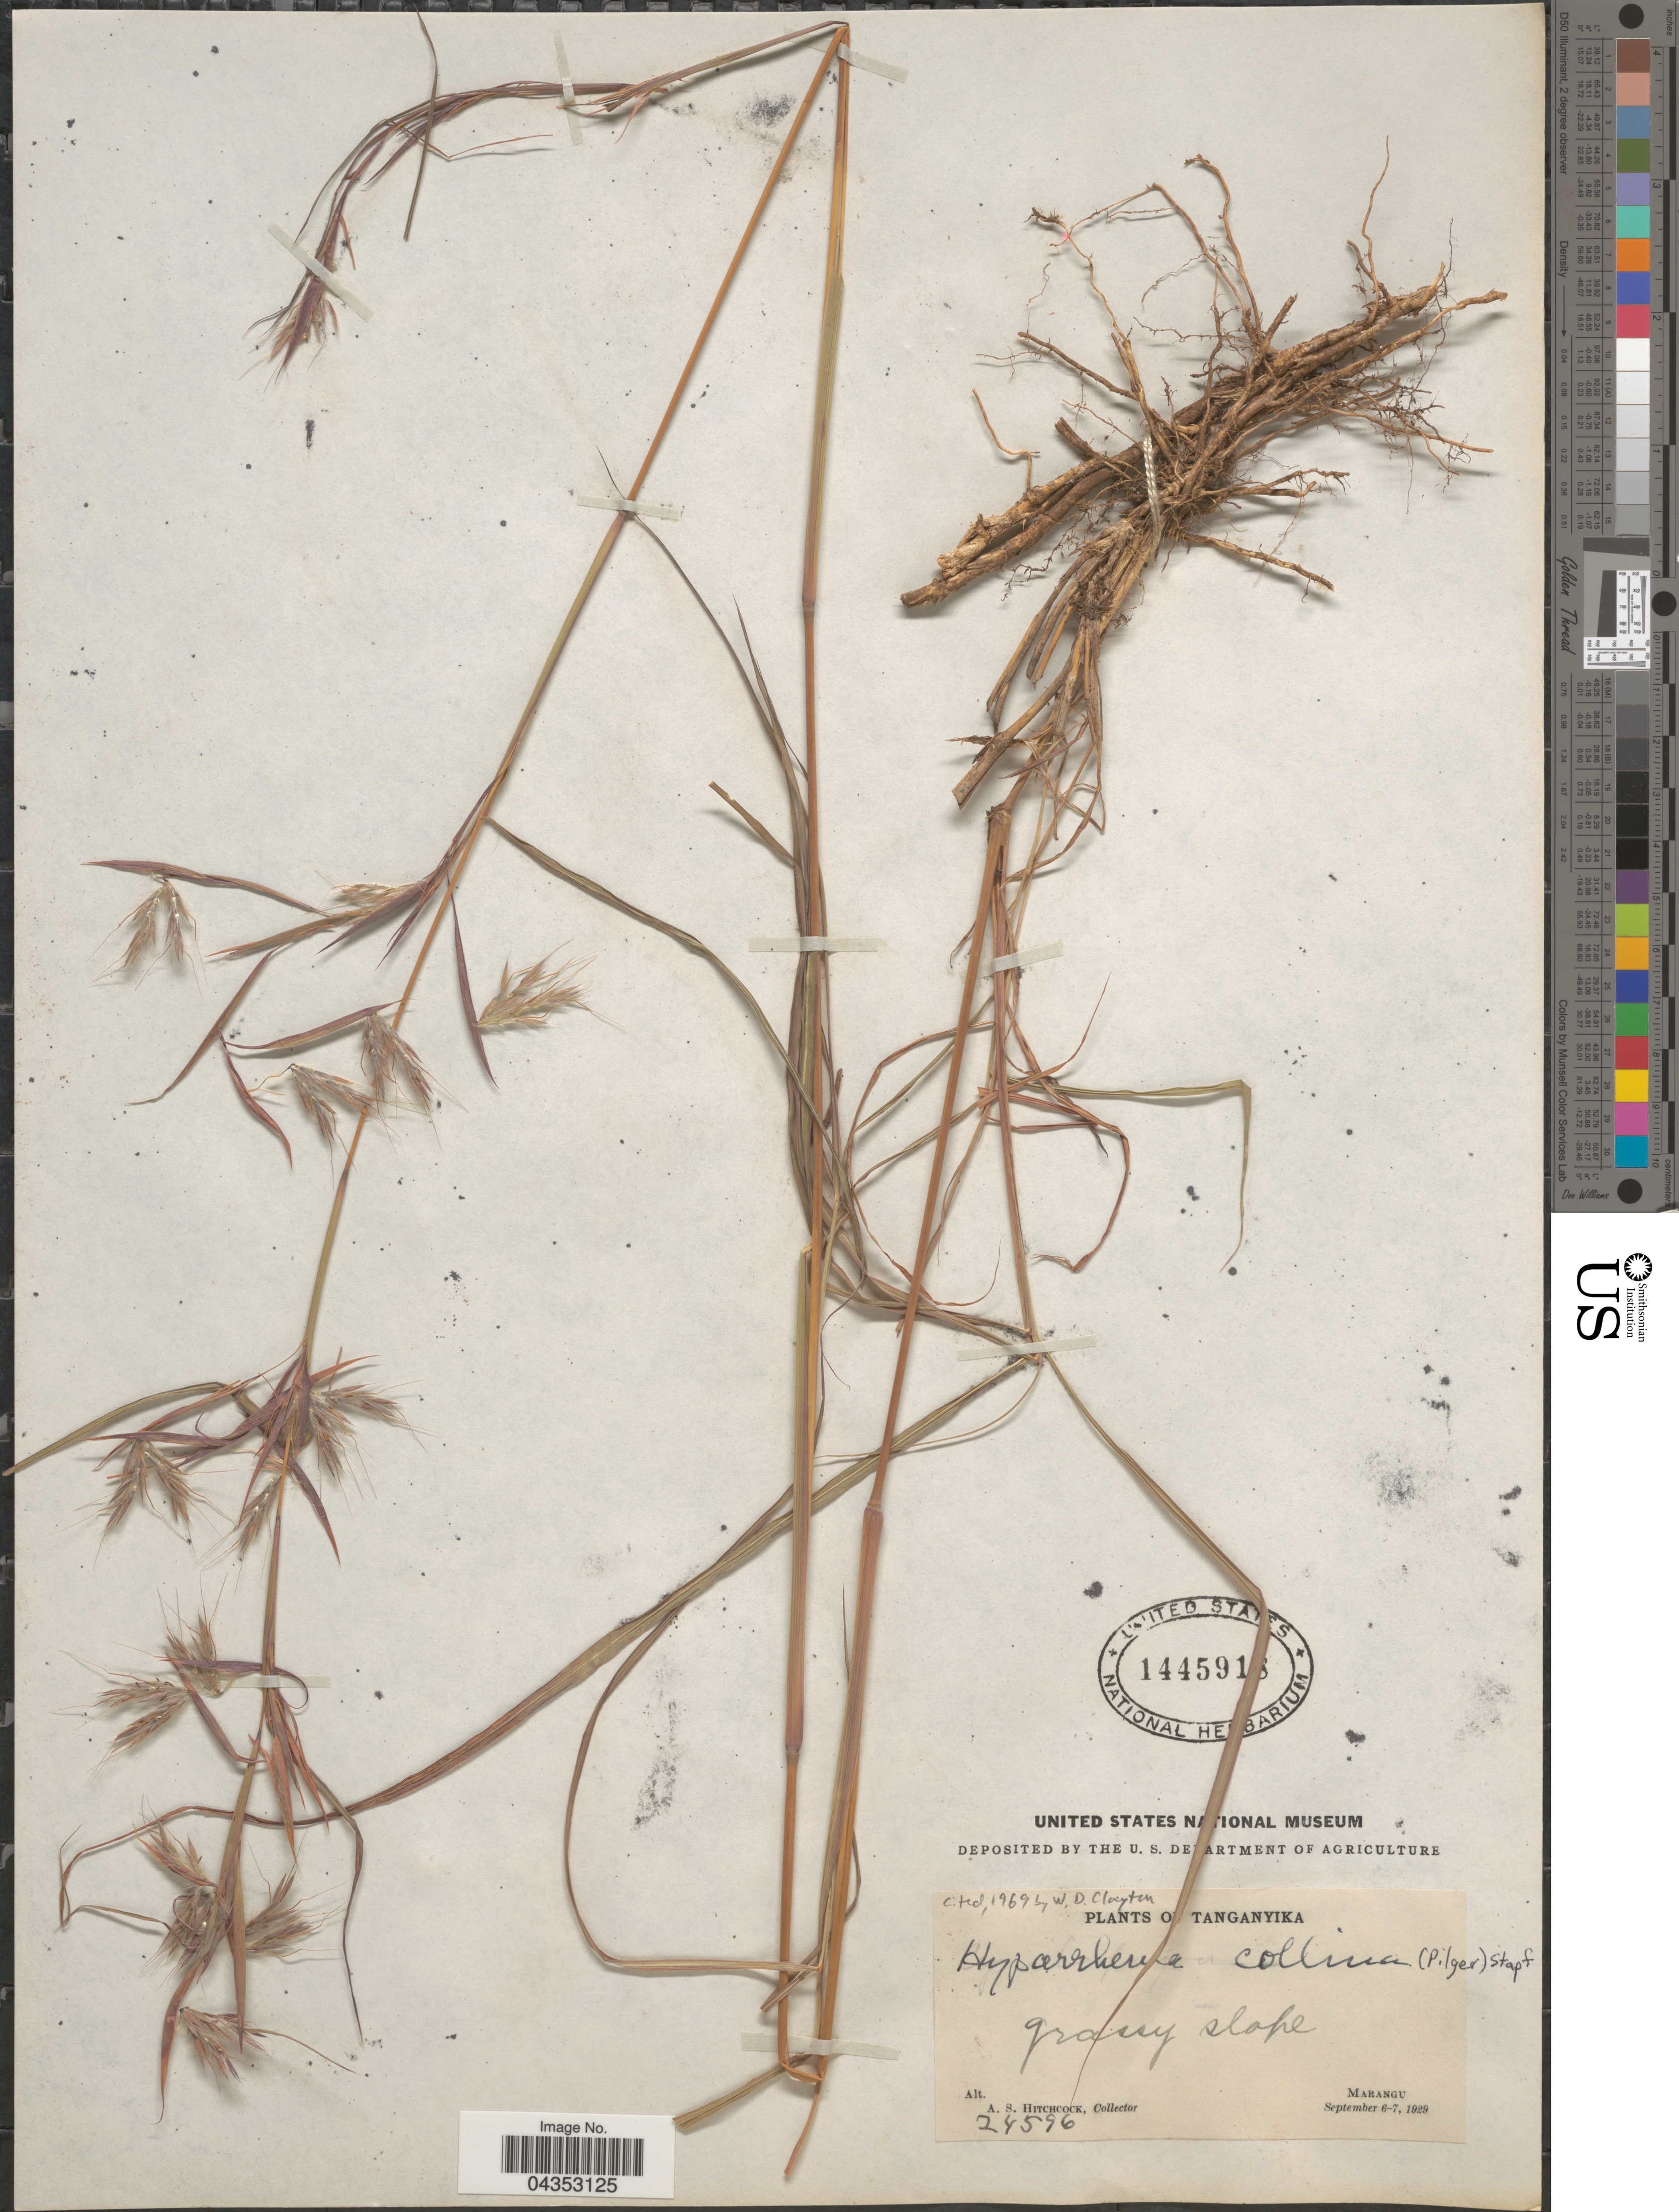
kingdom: Plantae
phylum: Tracheophyta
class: Liliopsida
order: Poales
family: Poaceae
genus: Hyparrhenia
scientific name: Hyparrhenia collina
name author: (Pilg.) Stapf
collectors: A. S. Hitchcock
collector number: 24596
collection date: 1929-09-06/1929-09-07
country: Tanzania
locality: Tanganyika. Grassy slope. Marangu.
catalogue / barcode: US 1445918